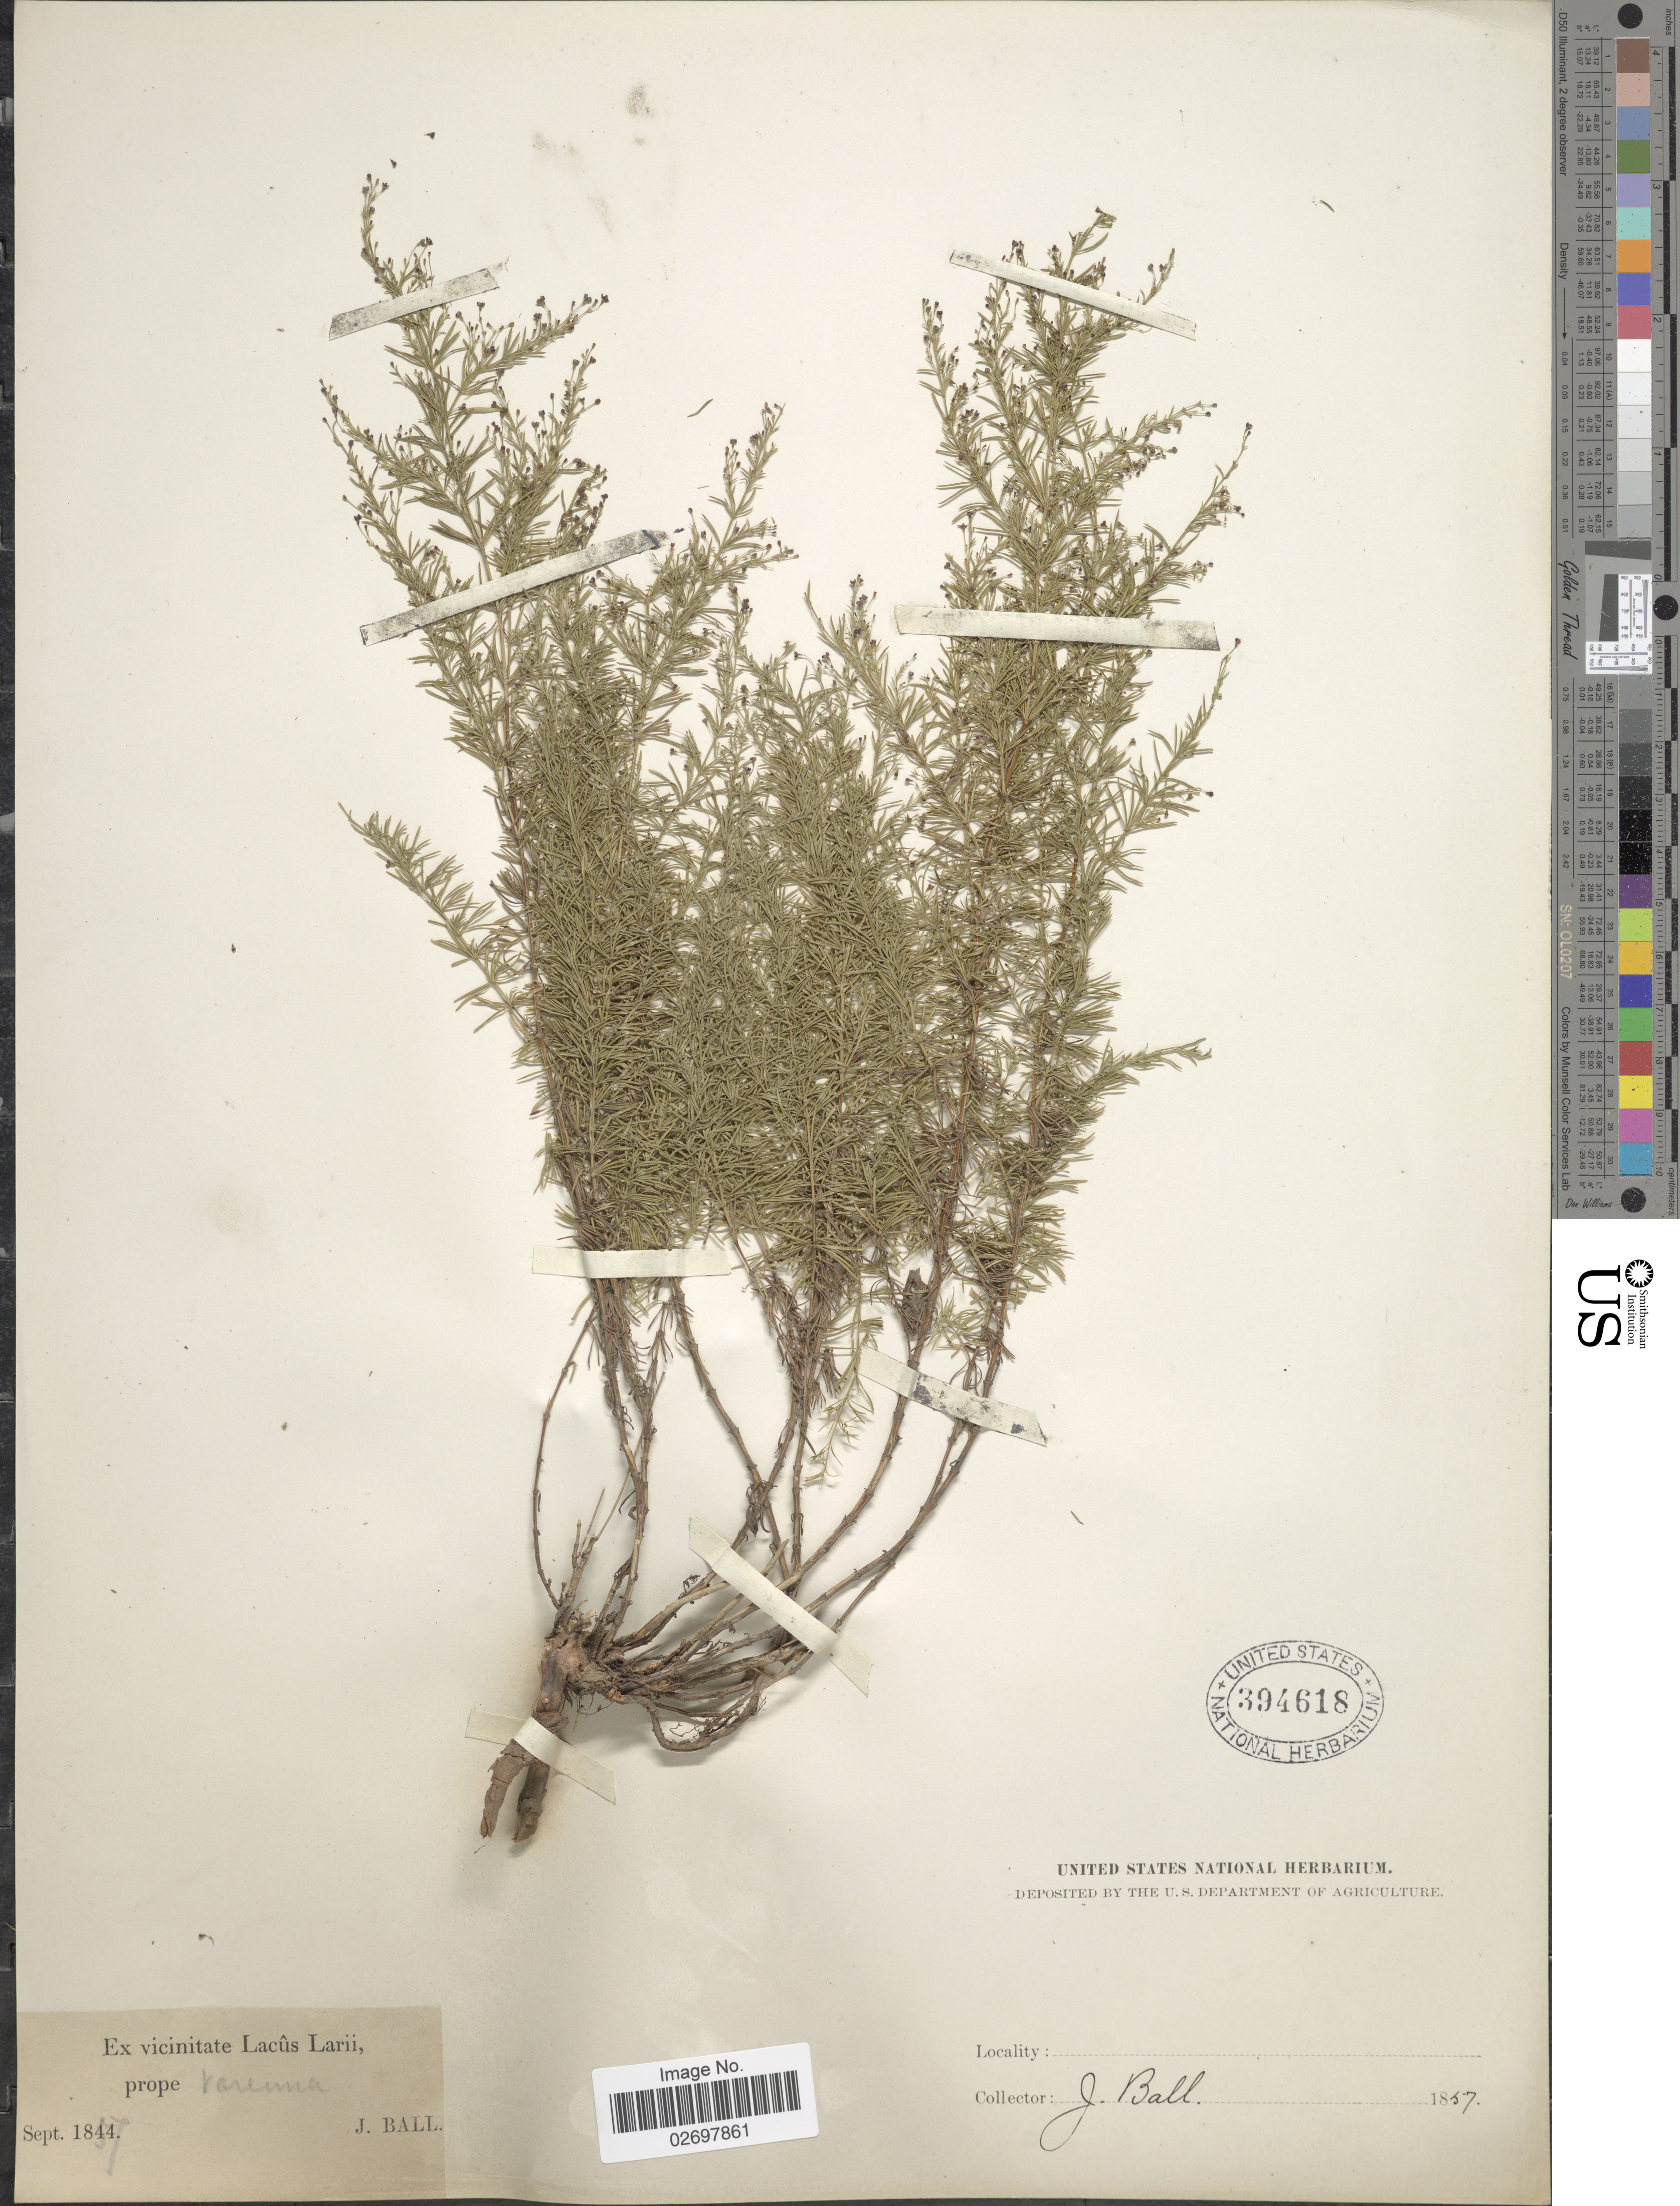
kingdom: Plantae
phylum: Tracheophyta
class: Magnoliopsida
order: Gentianales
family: Rubiaceae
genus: Galium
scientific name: Galium sp.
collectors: J. Ball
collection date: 1844-09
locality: Ex vicinitate Lacus Larii prope Varema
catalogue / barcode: US 394618